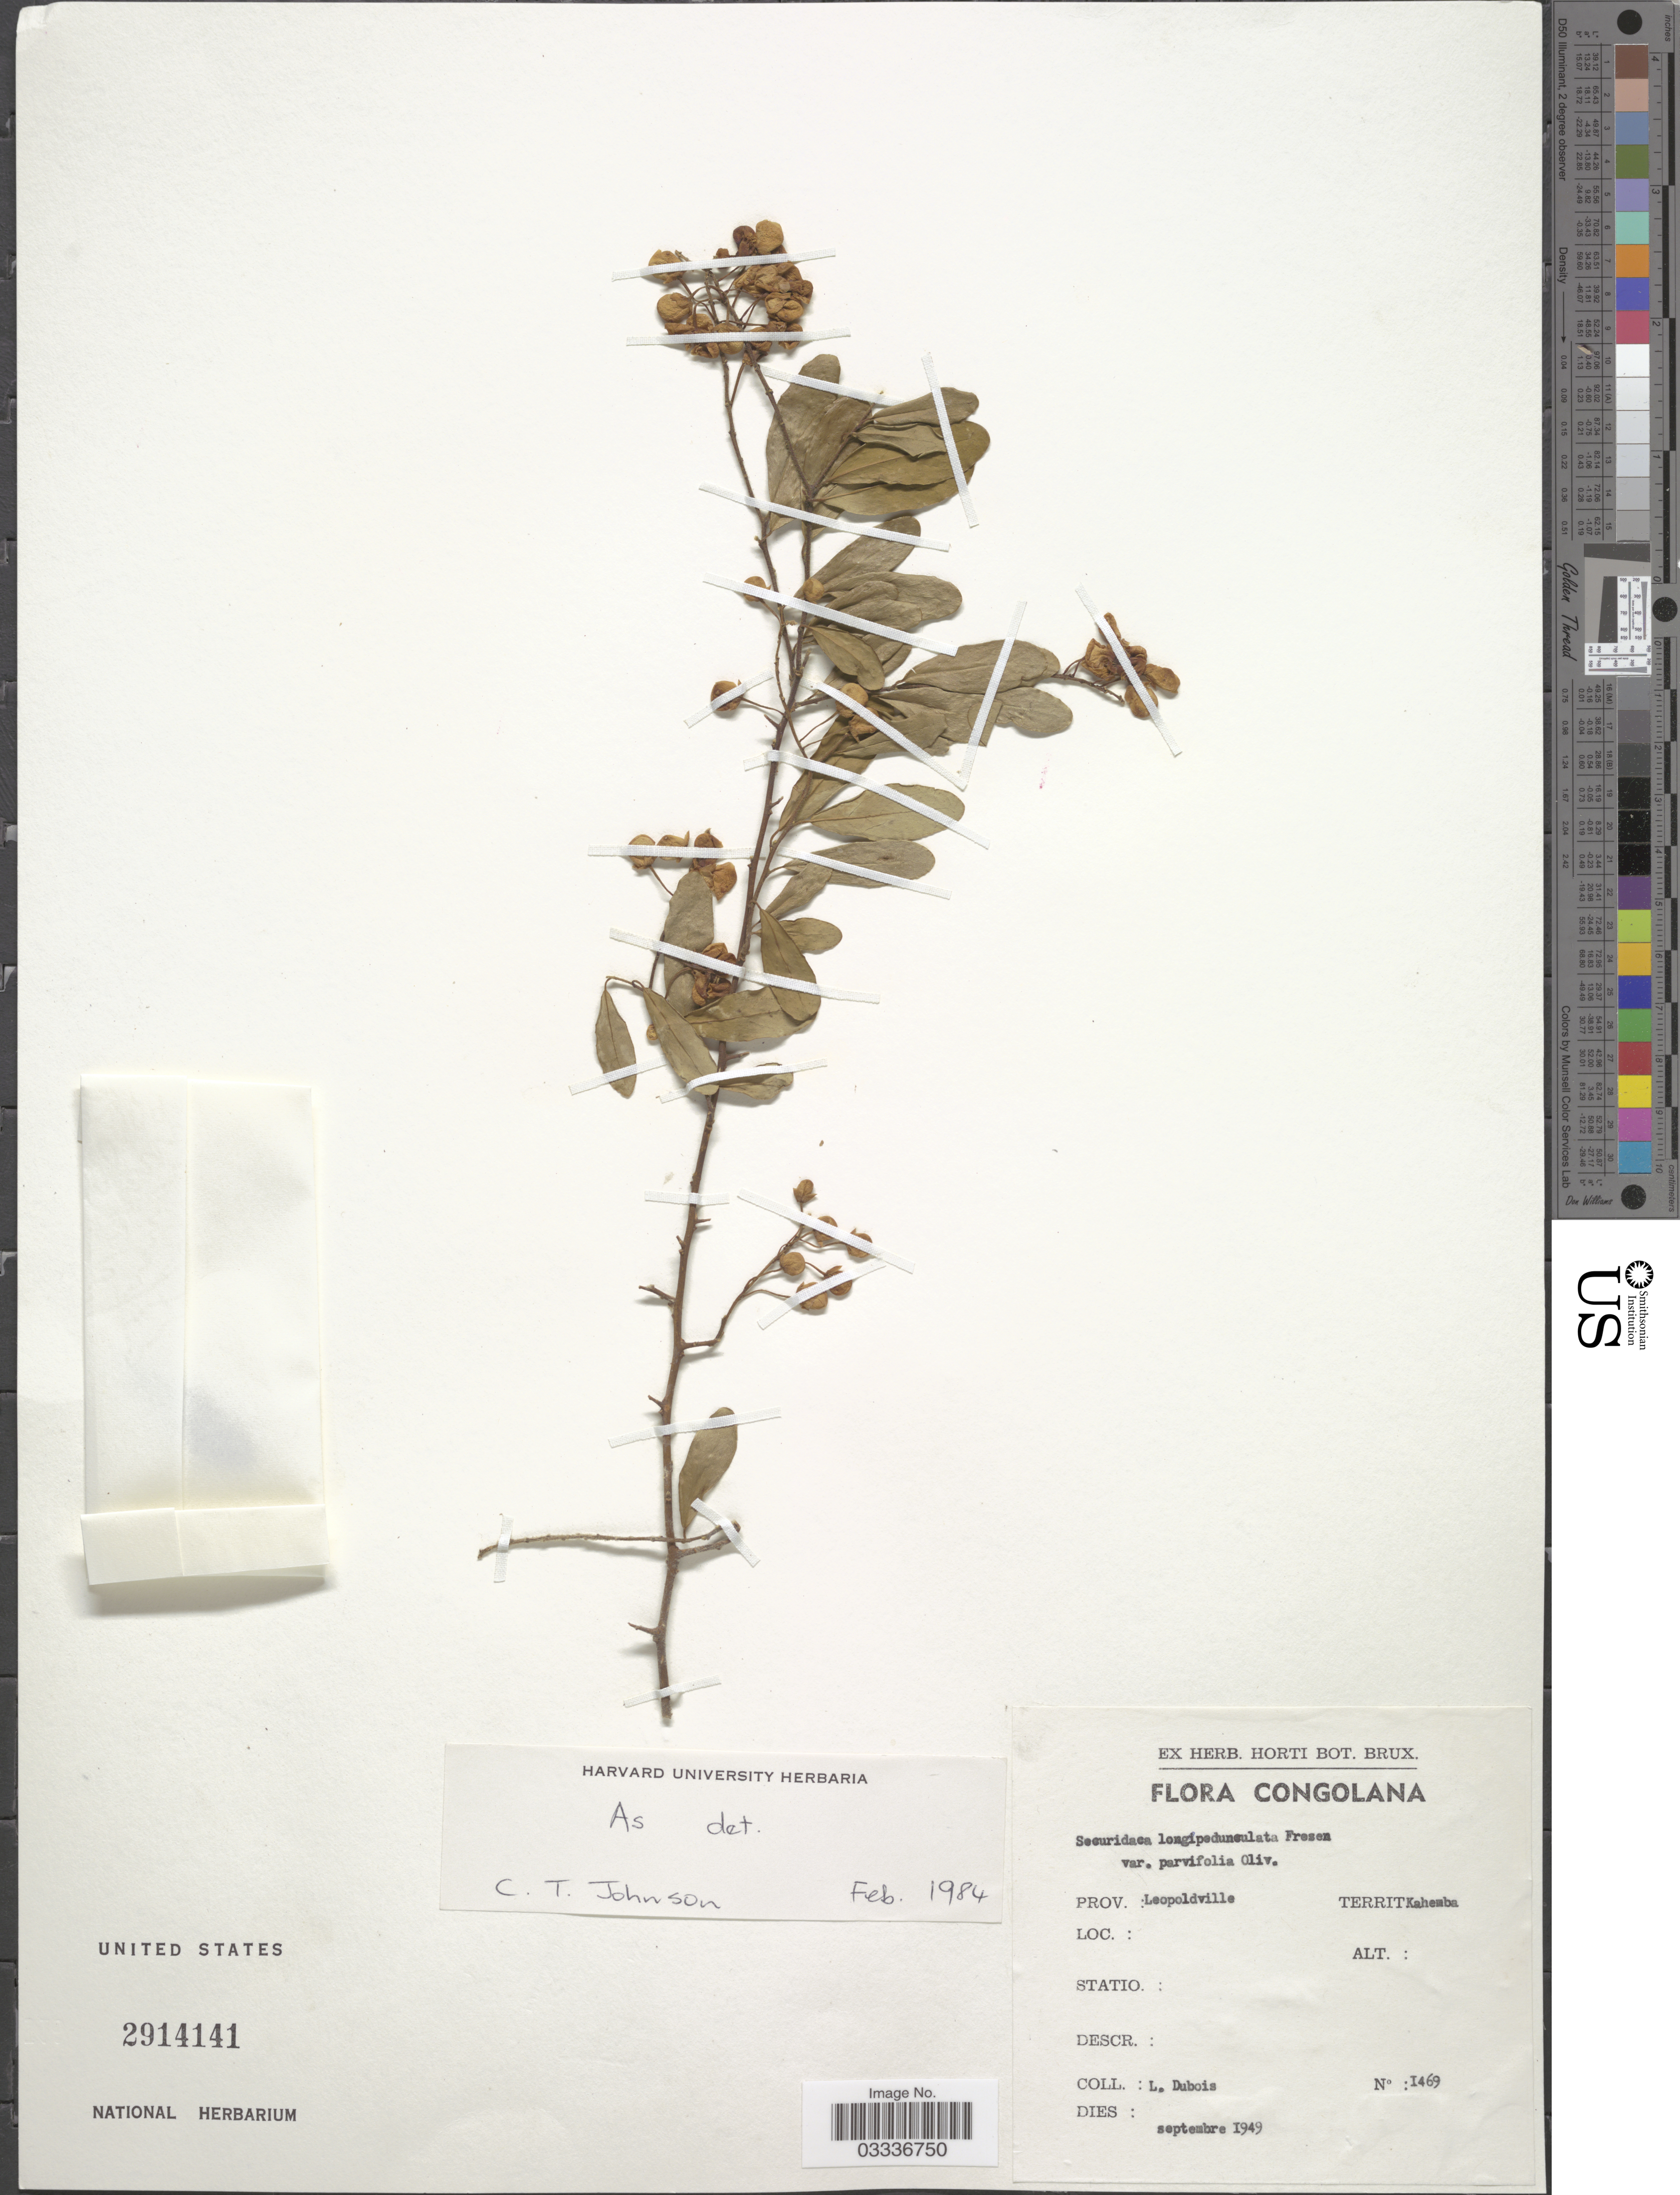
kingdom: Plantae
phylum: Tracheophyta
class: Magnoliopsida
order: Fabales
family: Polygalaceae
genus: Securidaca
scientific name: Securidaca longepedunculata var. parvifolia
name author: Oliv.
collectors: L. Dubois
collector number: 1469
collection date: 1949-09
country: Congo, Democratic Republic of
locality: Congolana. Prov.: Leopoldville. Territ. Kahemba.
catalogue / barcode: US 2914141